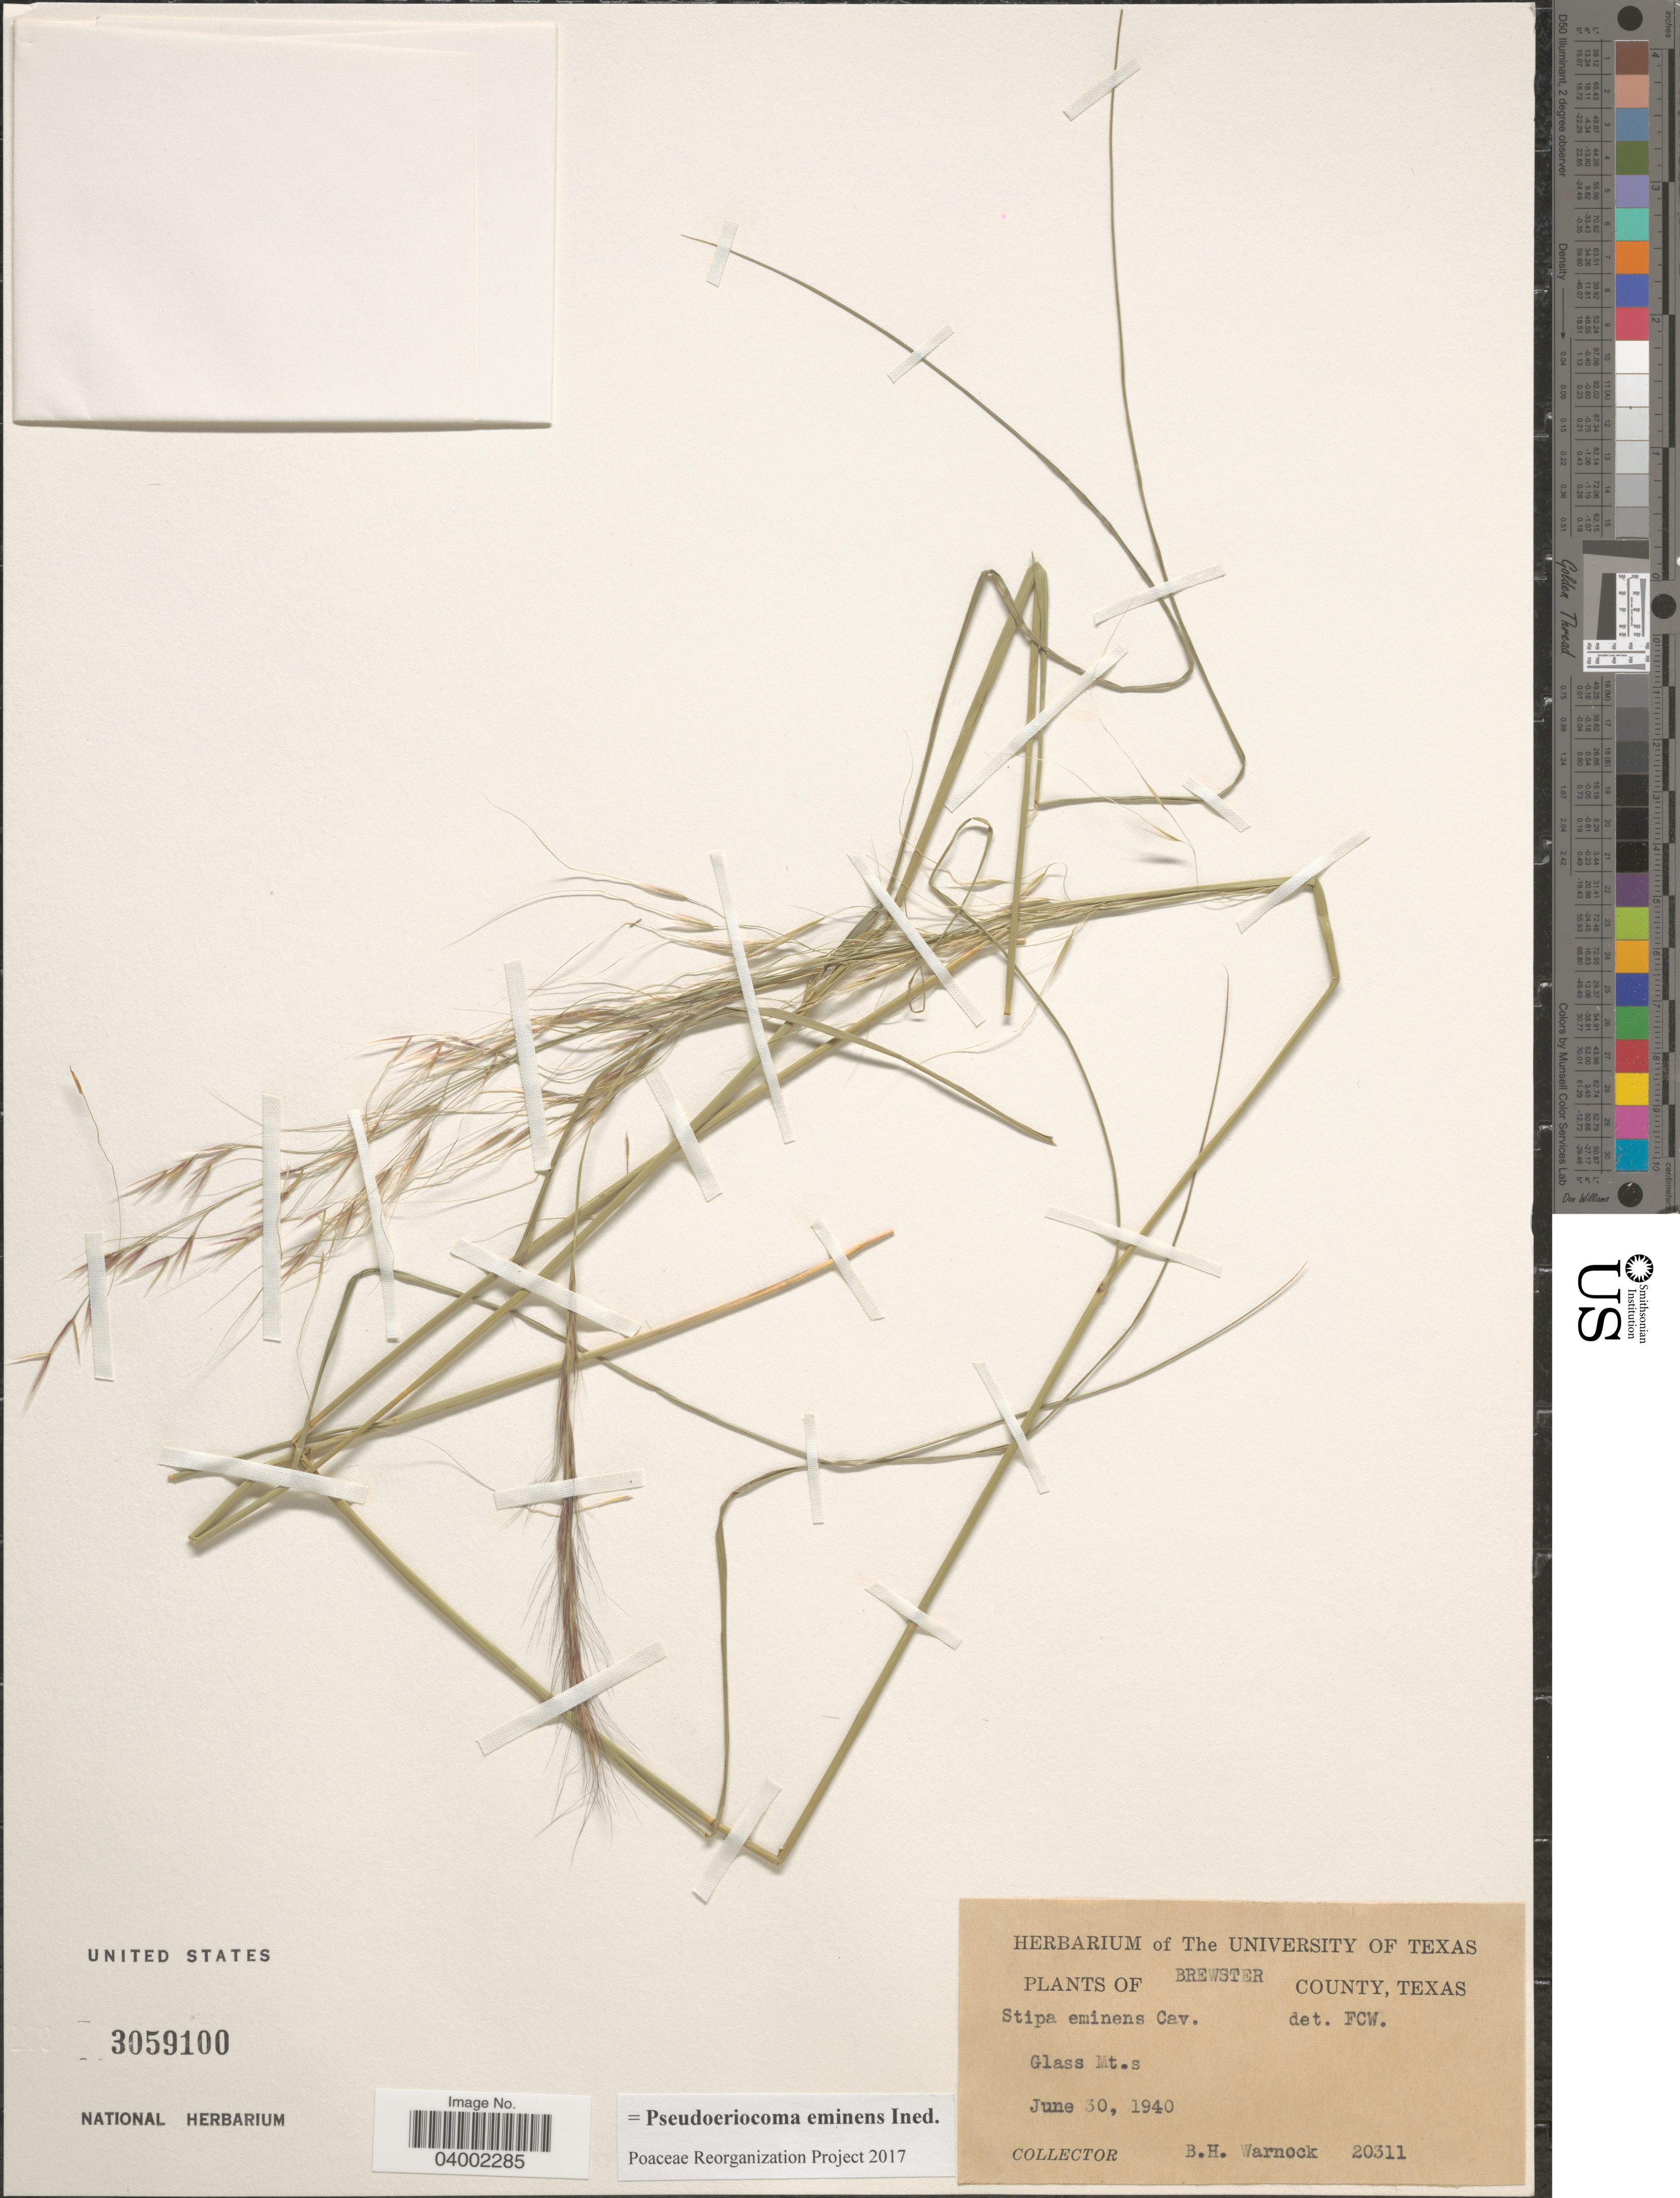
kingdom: Plantae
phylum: Tracheophyta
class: Liliopsida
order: Poales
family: Poaceae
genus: Pseudoeriocoma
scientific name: Pseudoeriocoma eminens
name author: (Cav.) Romasch.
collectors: B. H. Warnock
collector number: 20311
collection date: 1940-06-30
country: United States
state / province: Texas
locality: Brewster County. Glass Mt.s.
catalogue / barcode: US 3059100